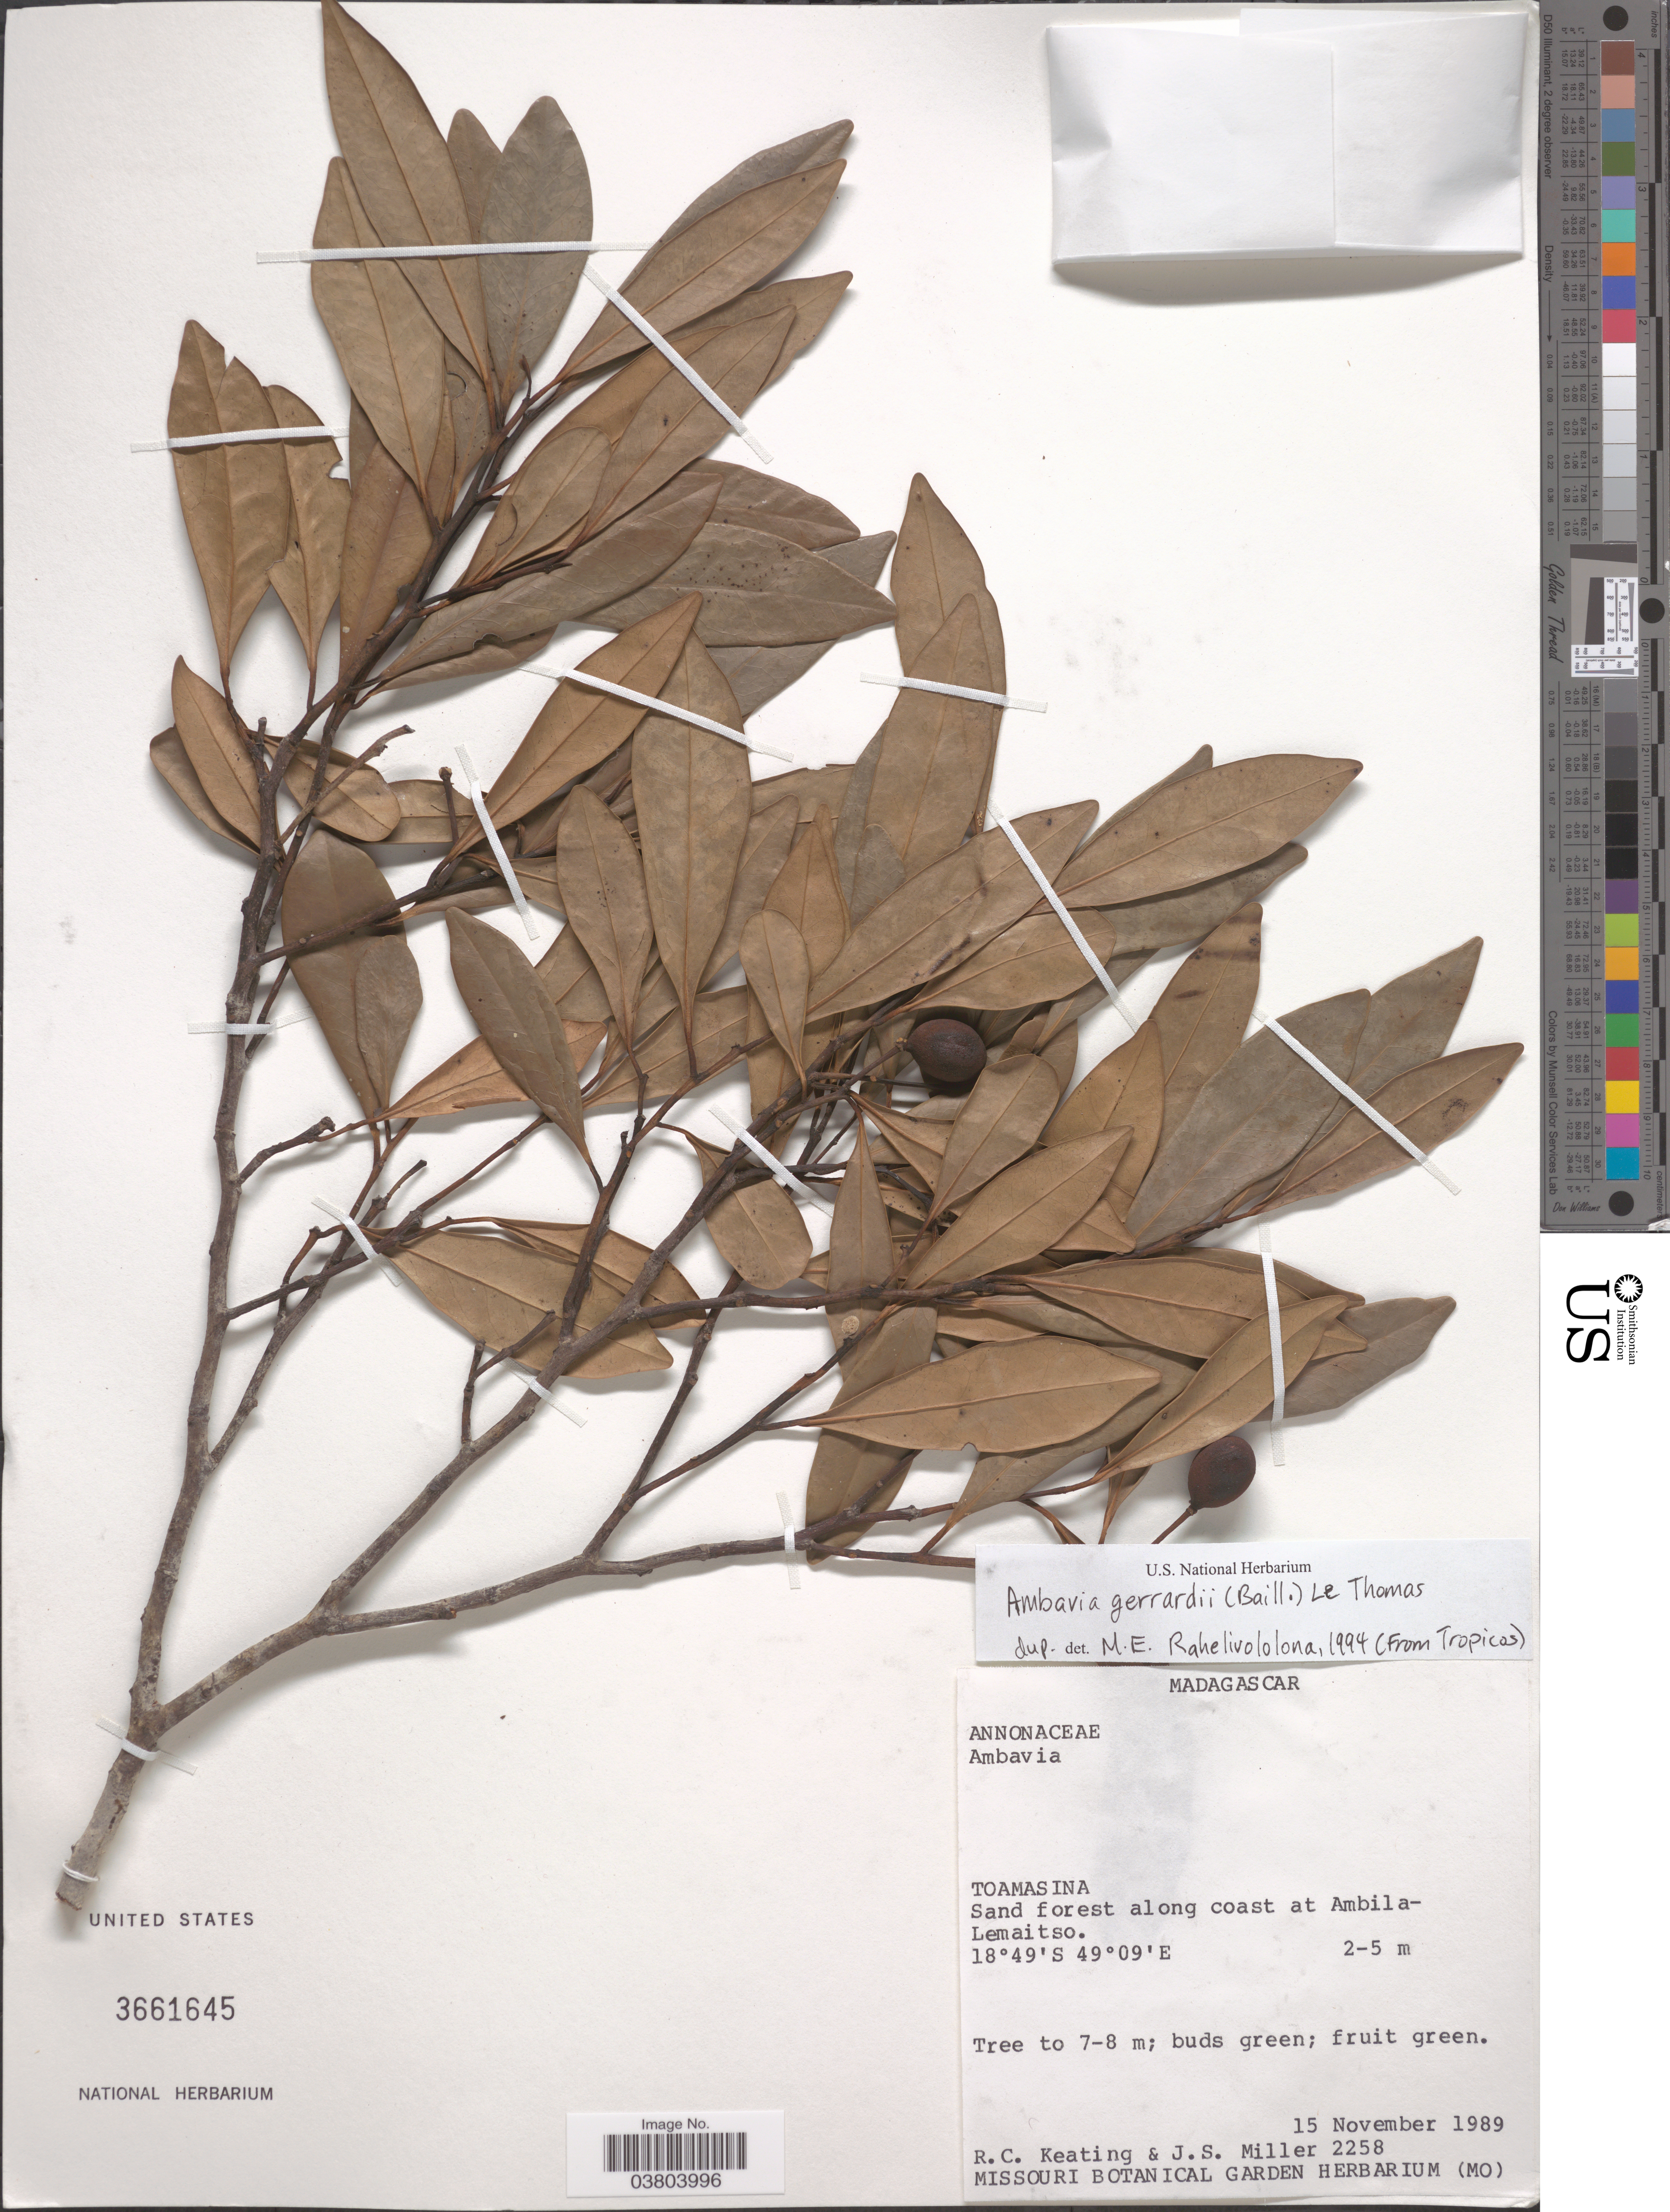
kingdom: Plantae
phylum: Tracheophyta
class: Magnoliopsida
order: Magnoliales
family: Annonaceae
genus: Ambavia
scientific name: Ambavia gerrardii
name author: (Baill.) LeThomas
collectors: R. C. Keating & J. S. Miller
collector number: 2258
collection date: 1989-11-15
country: Madagascar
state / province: Atsinanana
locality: Along coast at Ambila-Lemaitso.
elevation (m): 2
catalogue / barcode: US 3661645